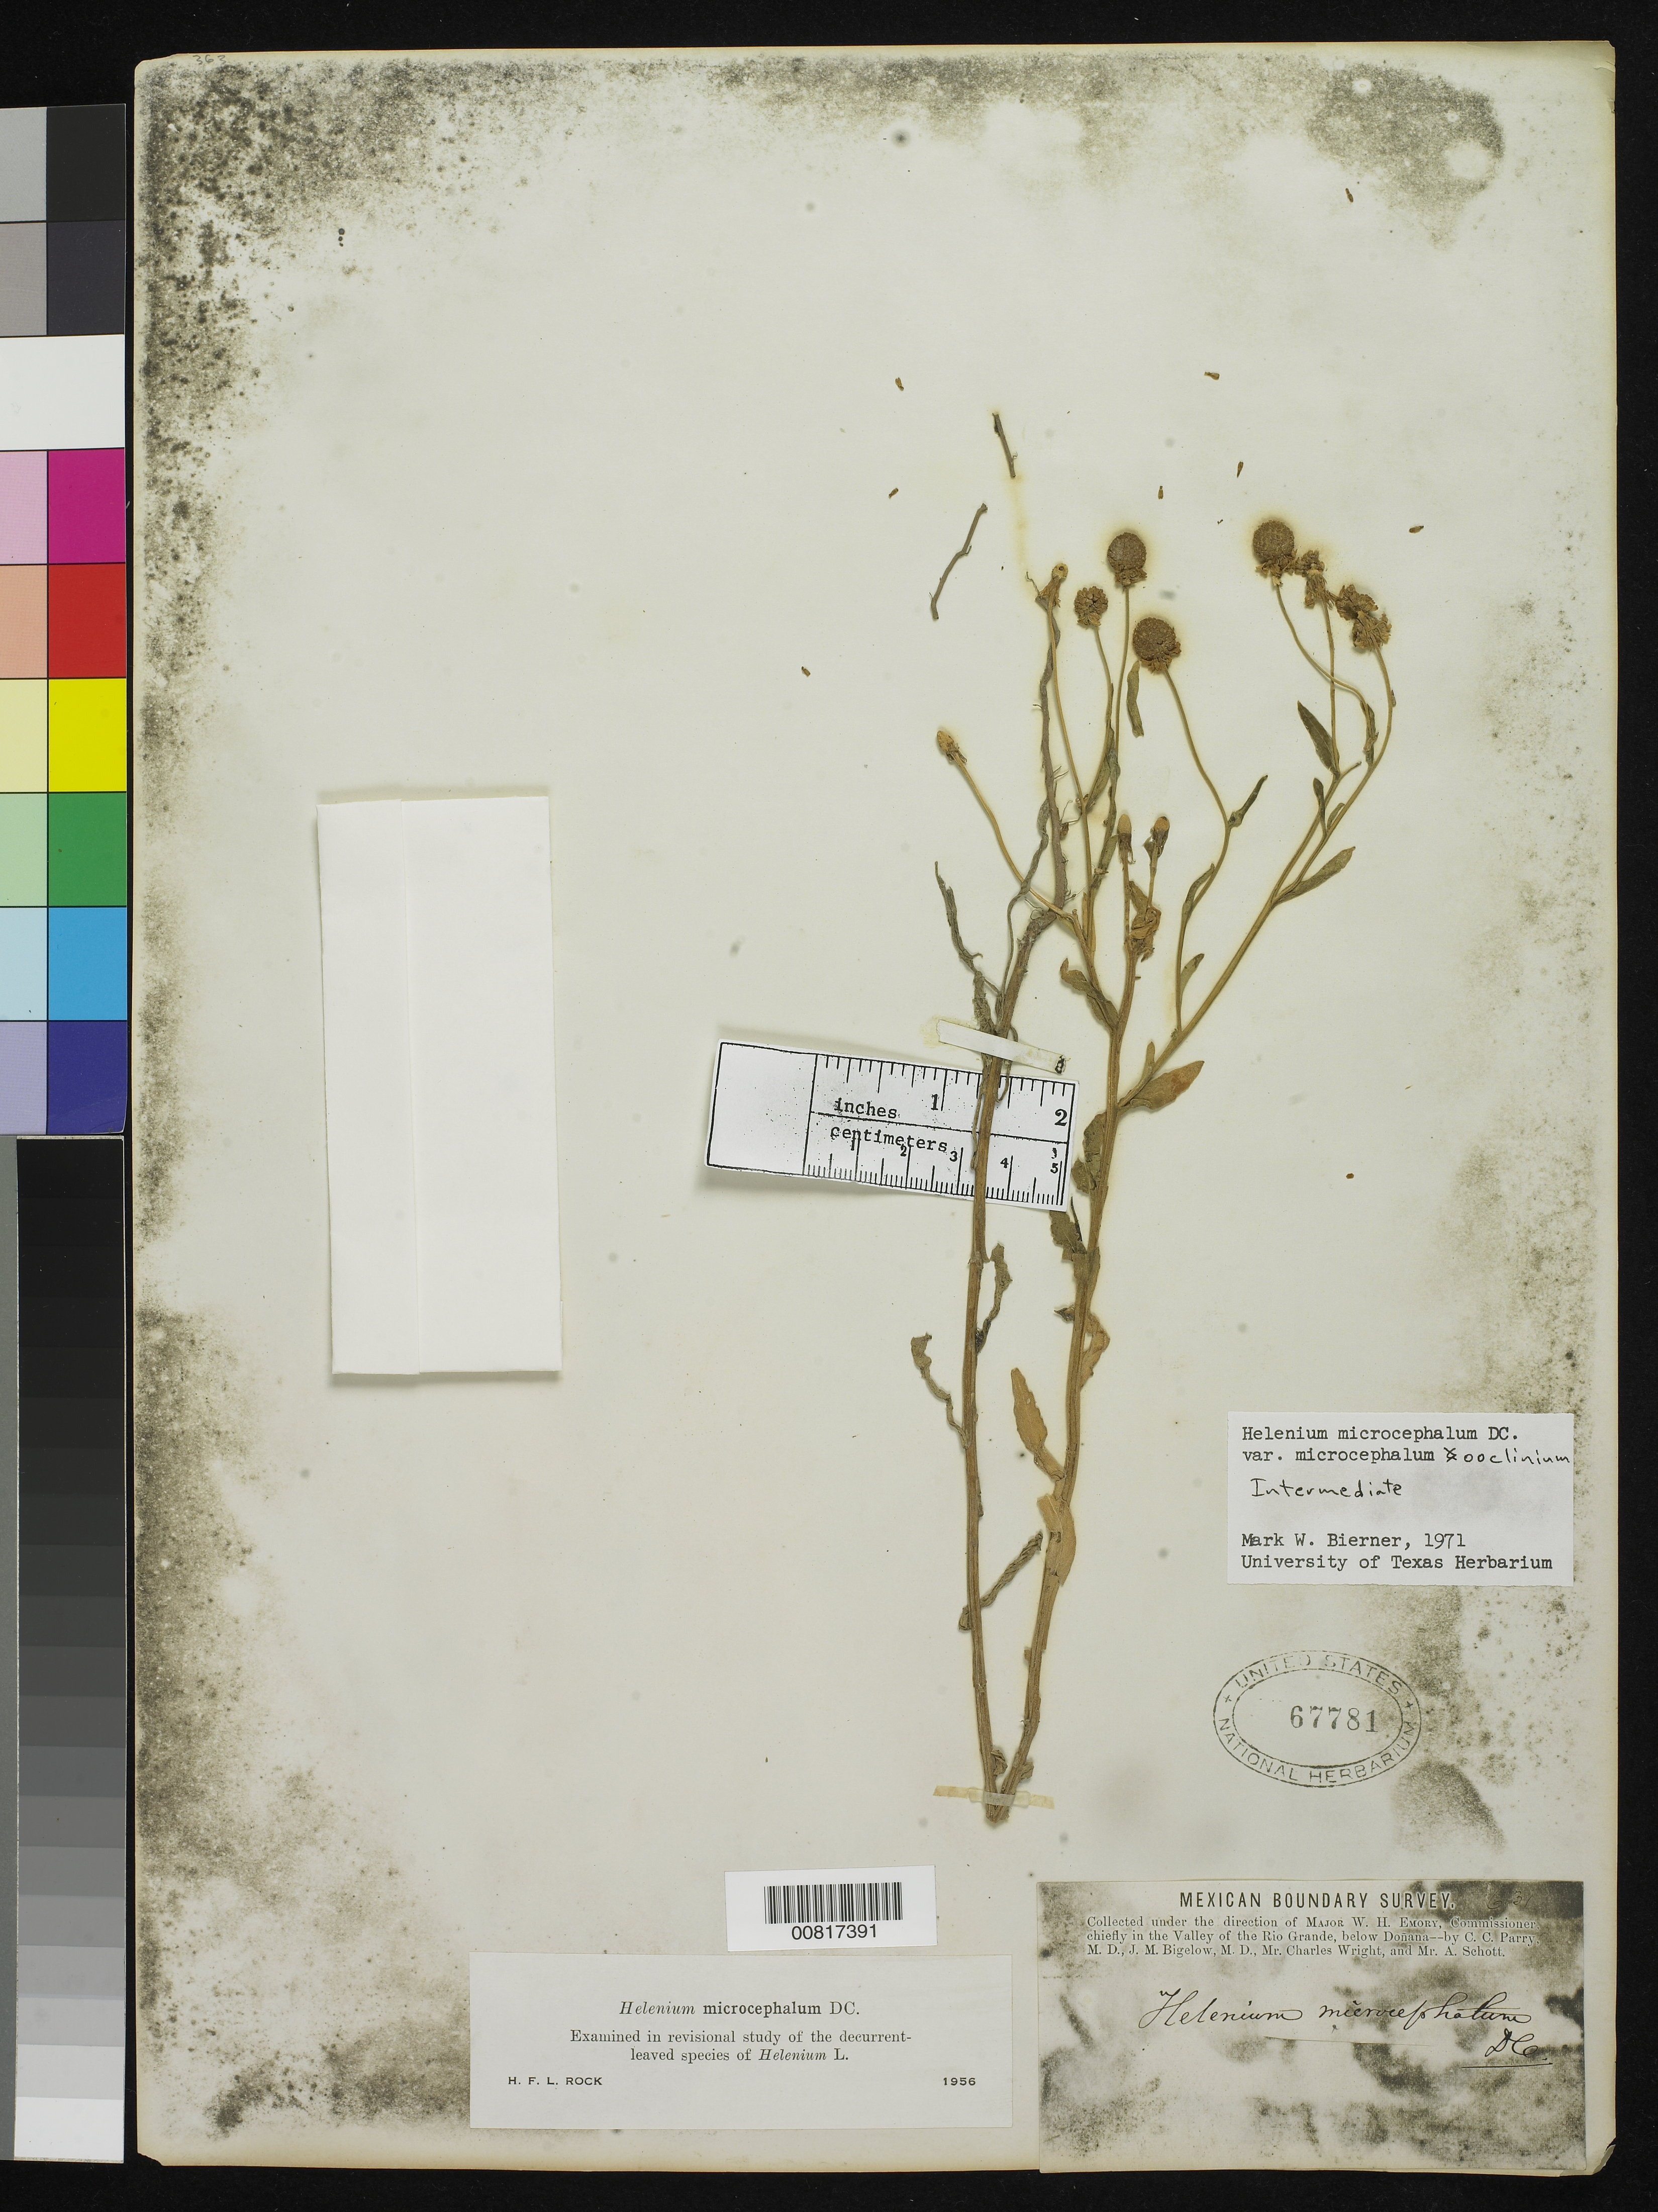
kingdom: Plantae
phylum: Tracheophyta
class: Magnoliopsida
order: Asterales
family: Asteraceae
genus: Helenium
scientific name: Helenium x microcephalum var. microcephalum-ooclinium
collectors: C. C. Parry, J. M. Bigelow, C. Wright & A. C. V. Schott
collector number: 631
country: United States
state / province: New Mexico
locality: Valley of the Rio Grande, below Doñana, New Mexico.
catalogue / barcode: US 67781